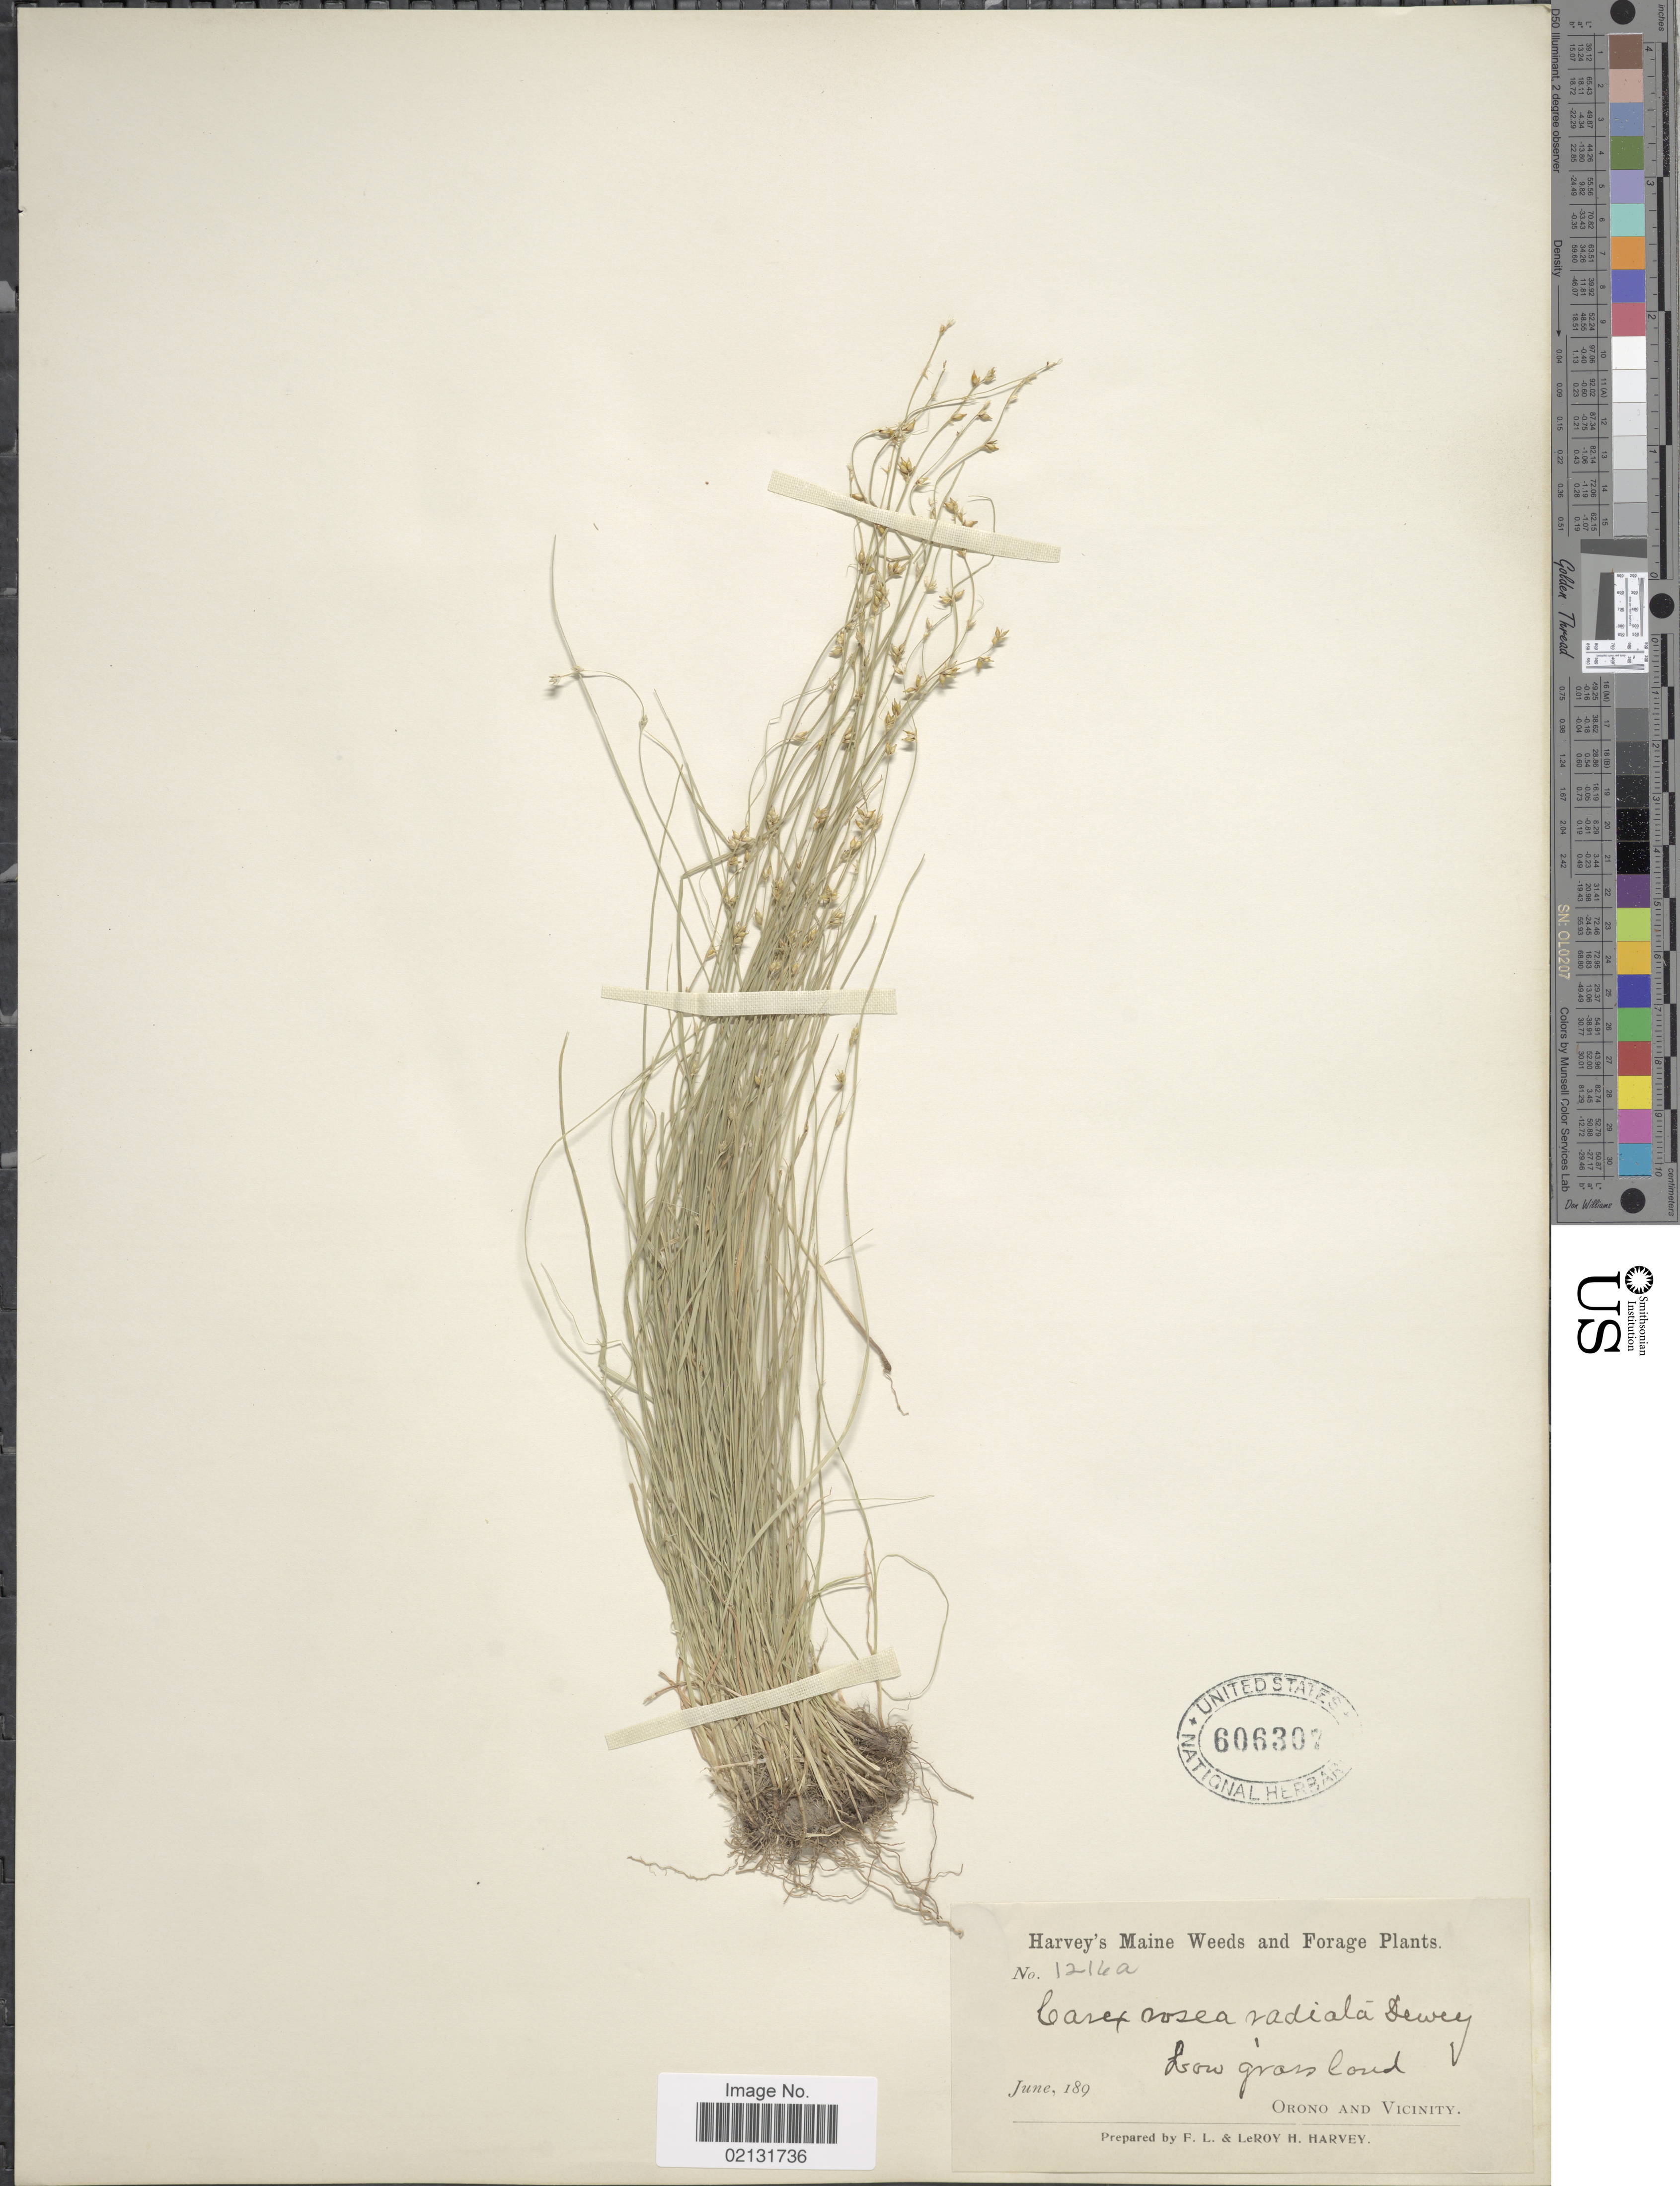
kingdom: Plantae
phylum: Tracheophyta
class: Liliopsida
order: Poales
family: Cyperaceae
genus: Carex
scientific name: Carex rosea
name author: Willd.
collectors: F. L. Harvey & L. H. Harvey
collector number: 1216a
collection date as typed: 189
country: United States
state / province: Maine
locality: Low grass land, Orono and Vicinity.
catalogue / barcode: US 606307